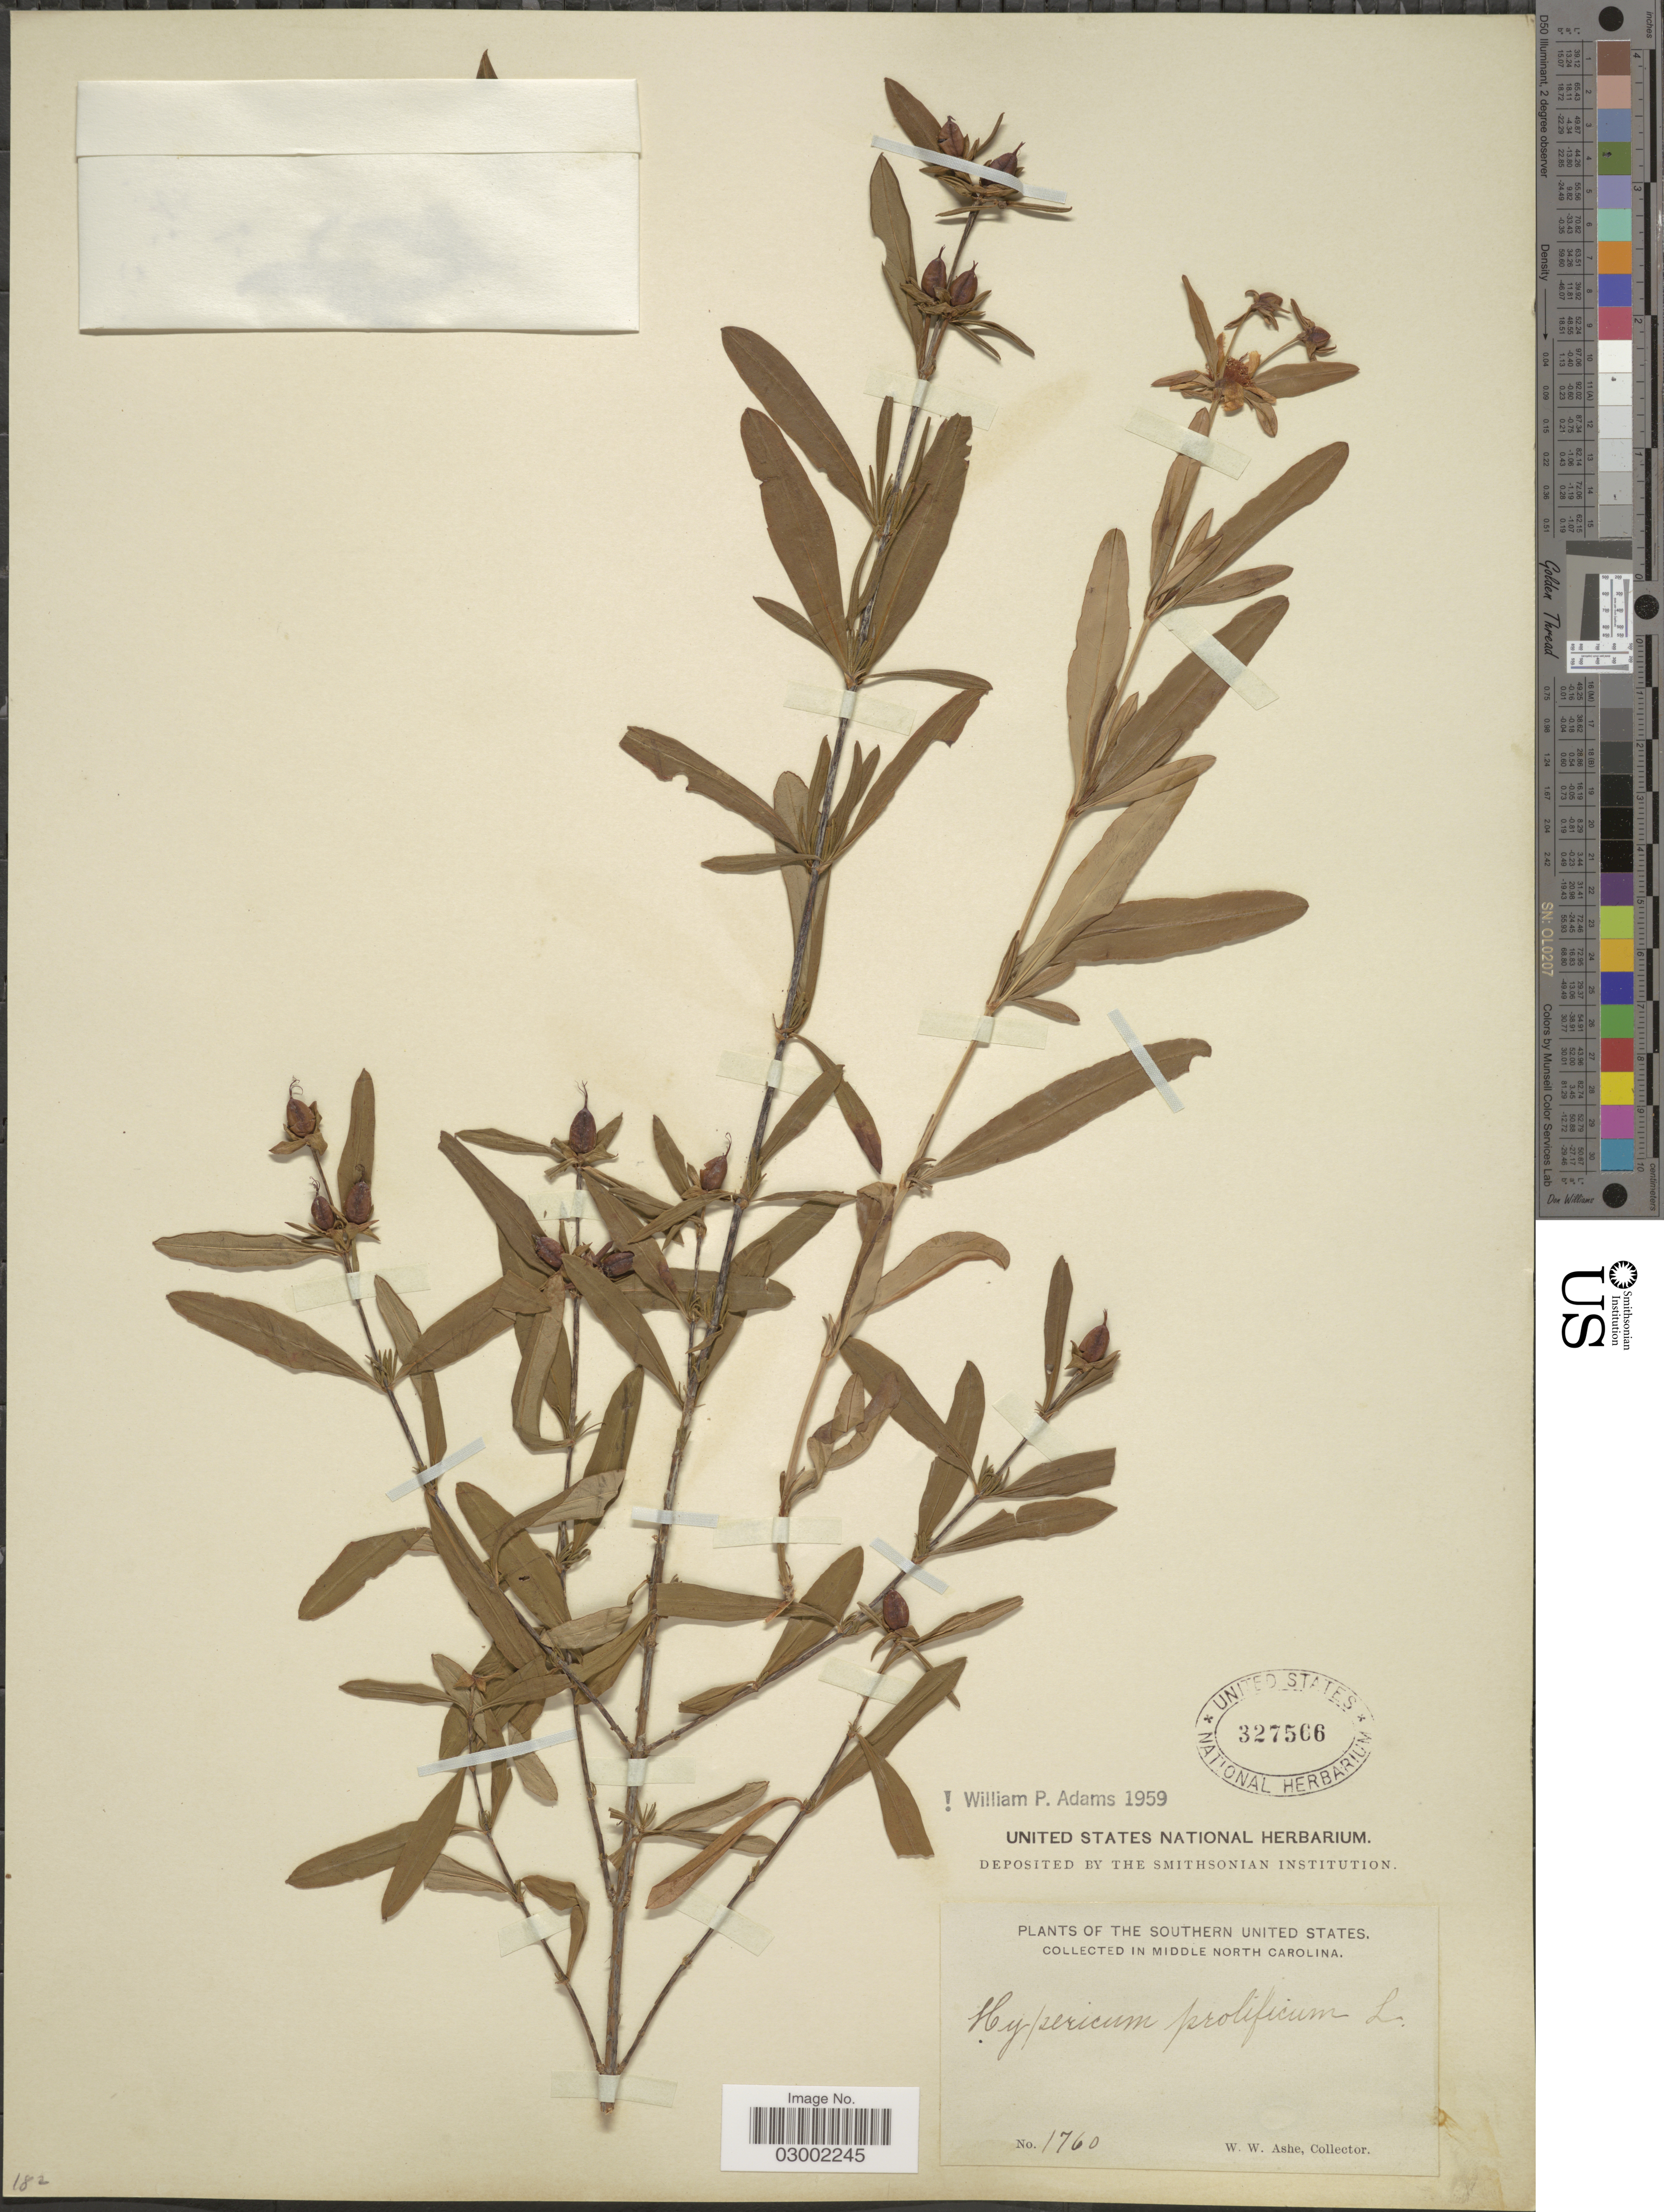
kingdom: Plantae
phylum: Tracheophyta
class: Magnoliopsida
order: Malpighiales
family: Hypericaceae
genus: Hypericum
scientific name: Hypericum prolificum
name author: L.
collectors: W. W. Ashe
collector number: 1760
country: United States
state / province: North Carolina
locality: Southern United States. In middle North Carolina.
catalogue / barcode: US 327566